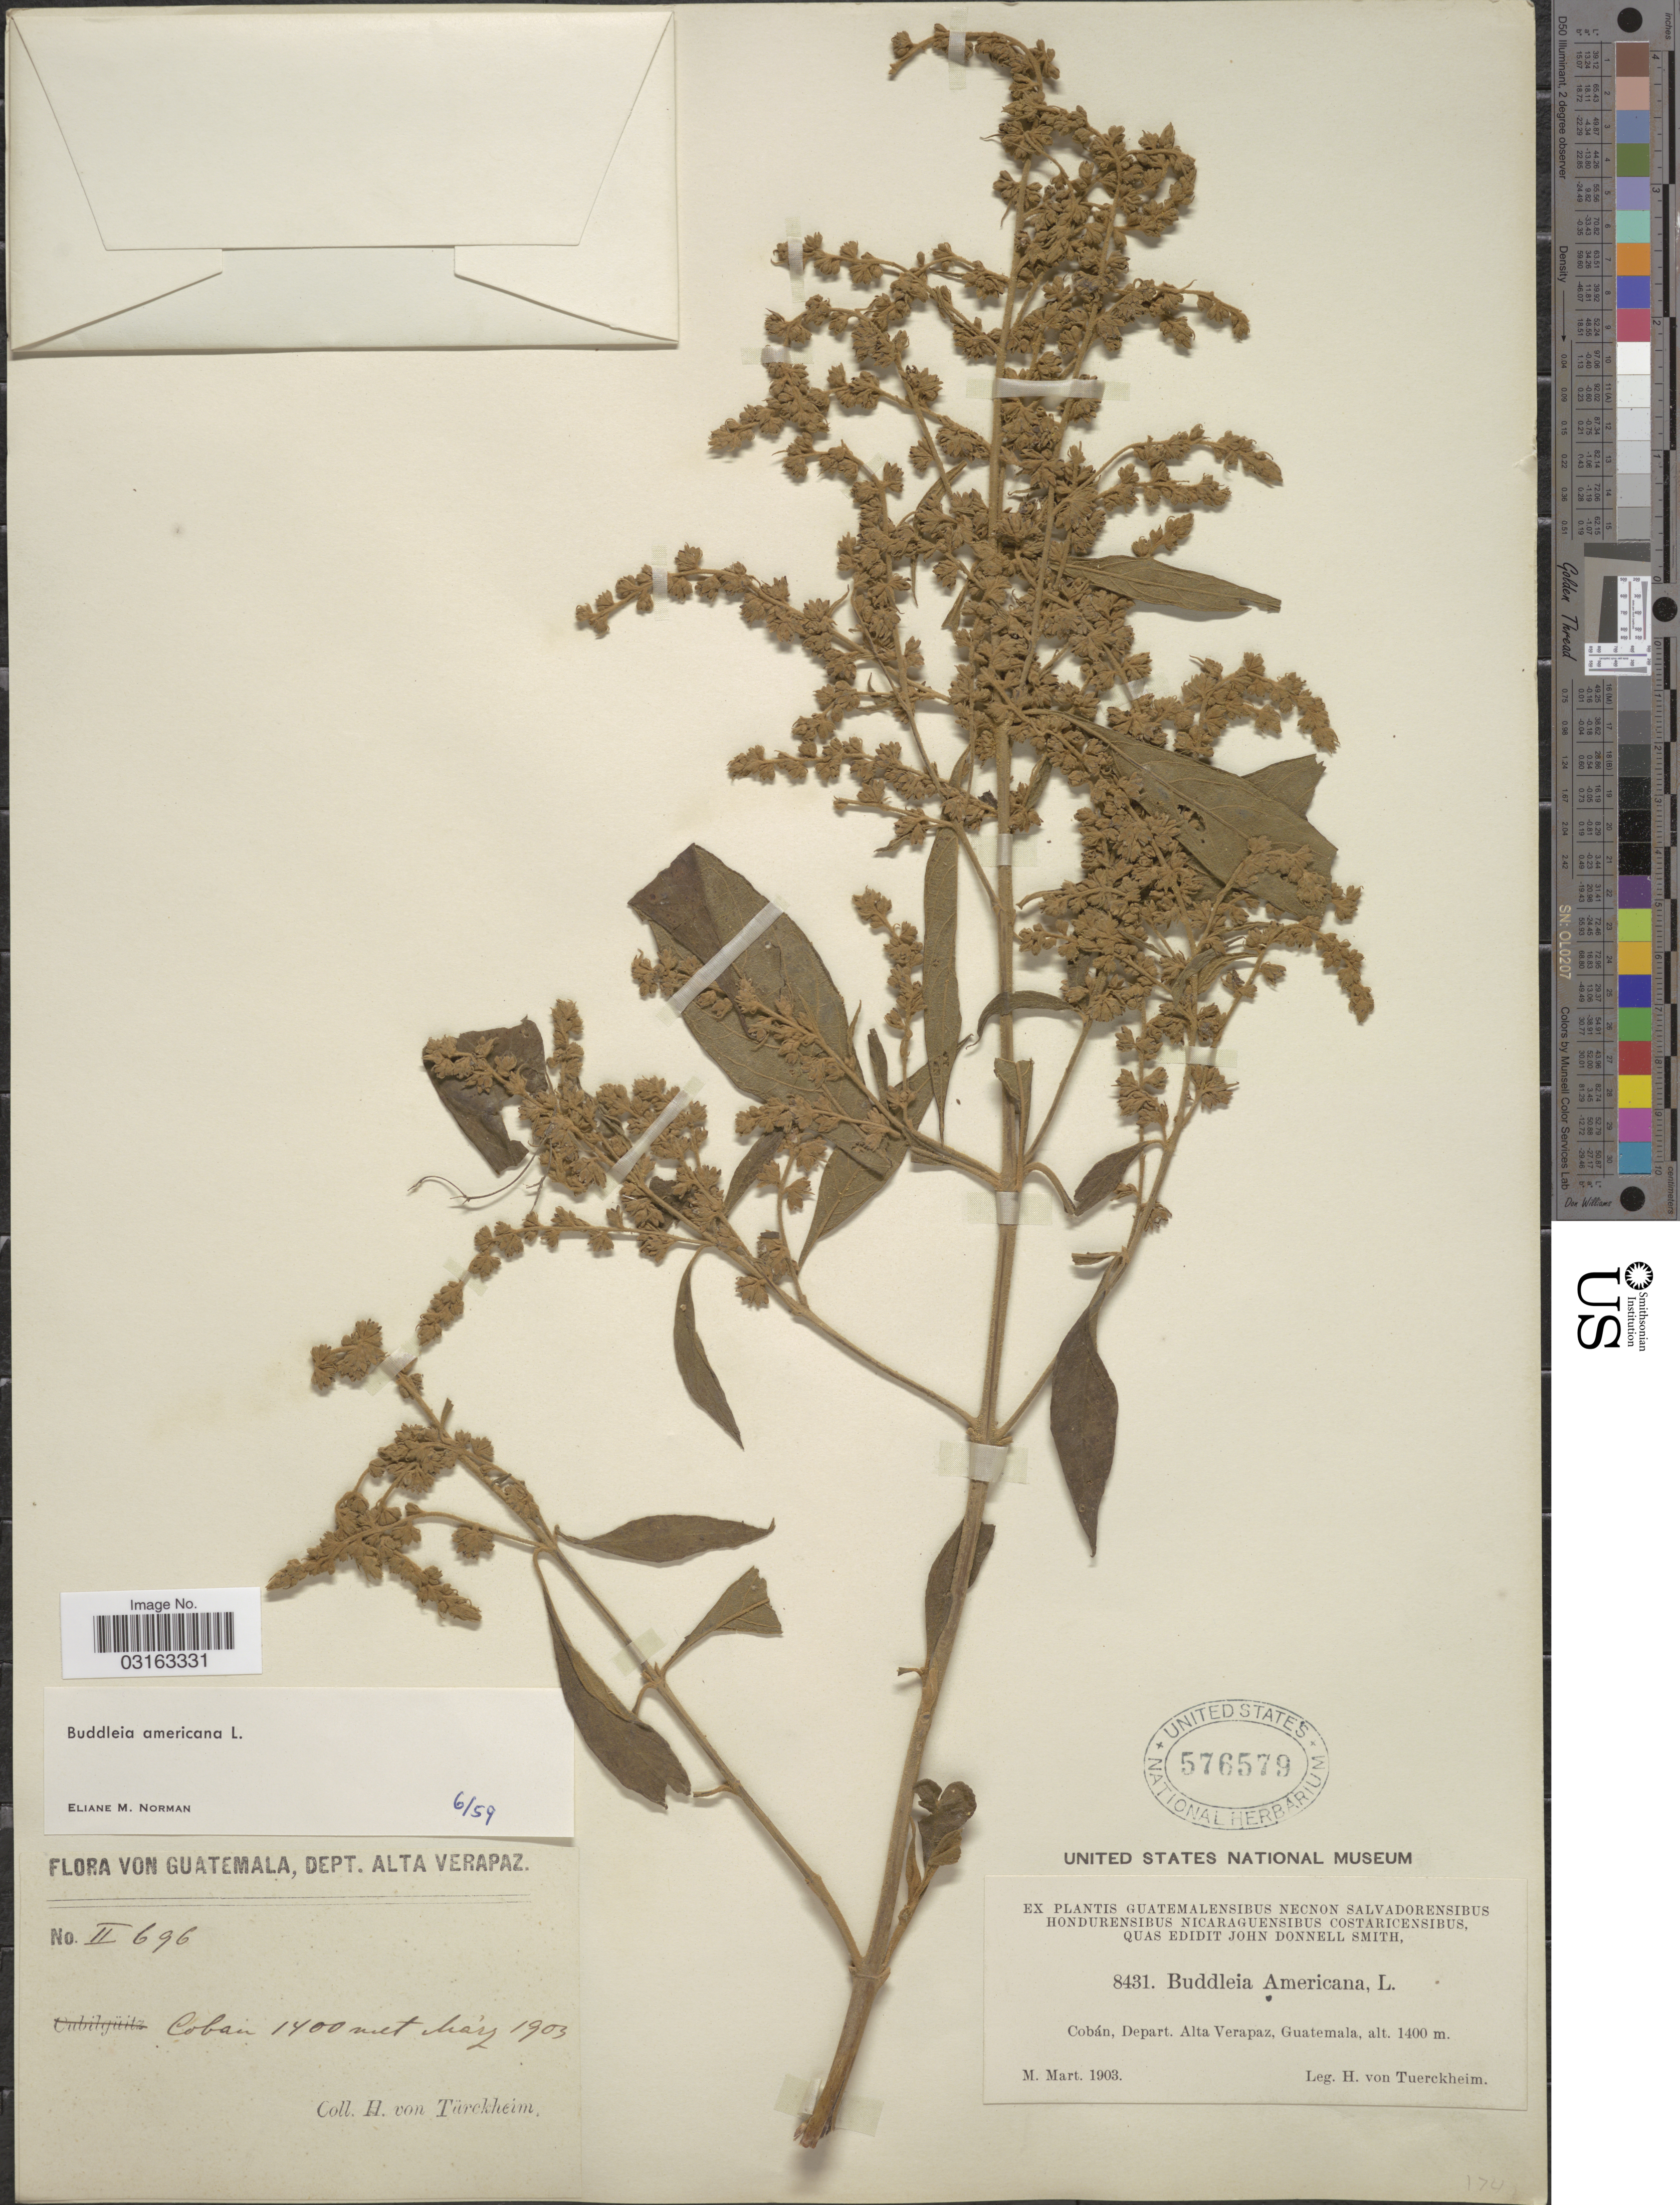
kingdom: Plantae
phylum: Tracheophyta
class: Magnoliopsida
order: Lamiales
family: Scrophulariaceae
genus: Buddleja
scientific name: Buddleja americana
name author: L.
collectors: H. von Tuerckheim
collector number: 8431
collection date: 1903-03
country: Guatemala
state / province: Alta Verapaz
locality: Cobán, Depart. Alta Verapaz.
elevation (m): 1400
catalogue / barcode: US 576579